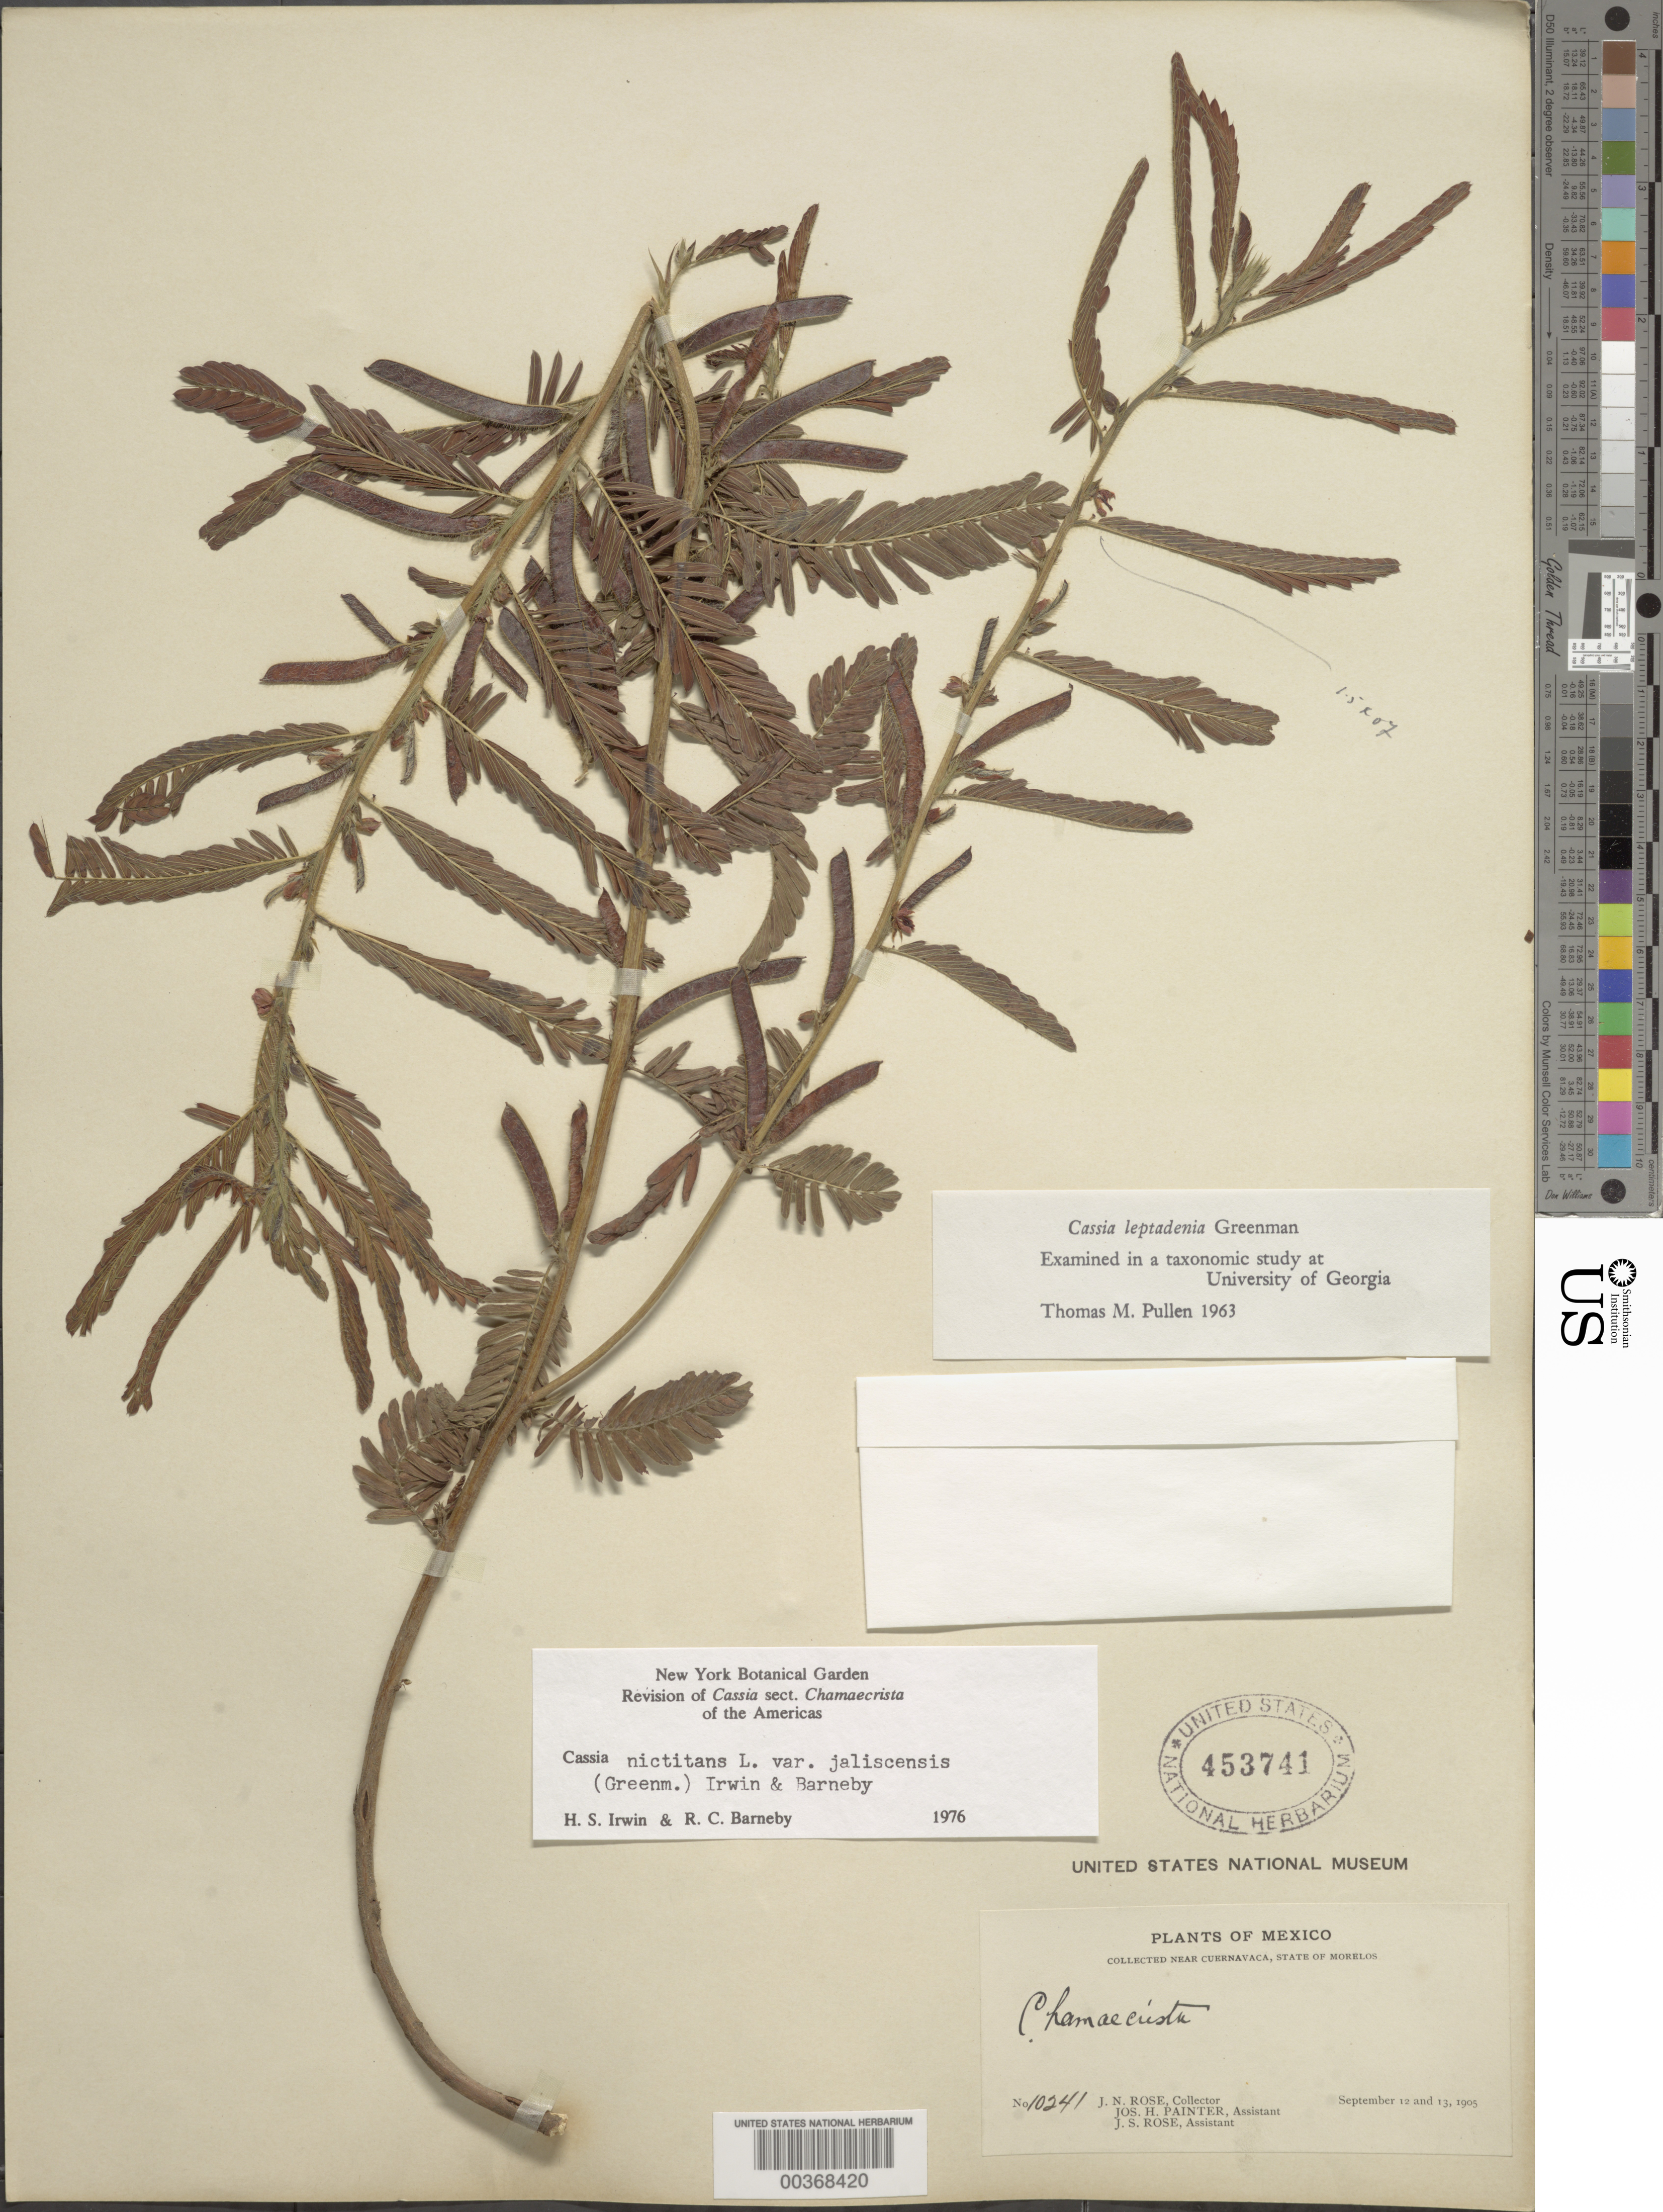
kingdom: Plantae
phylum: Tracheophyta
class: Magnoliopsida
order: Fabales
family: Fabaceae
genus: Chamaecrista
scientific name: Chamaecrista nictitans var. jaliscensis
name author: (Greenm.) H.S. Irwin & Barneby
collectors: J. N. Rose, J. H. Painter & J. S. Rose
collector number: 10241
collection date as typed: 12 Sep 1905 and 13 Sep 1905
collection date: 1905-09-12,1905-09-13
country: Mexico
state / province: Morelos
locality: Near Cuernavaca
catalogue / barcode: US 453741